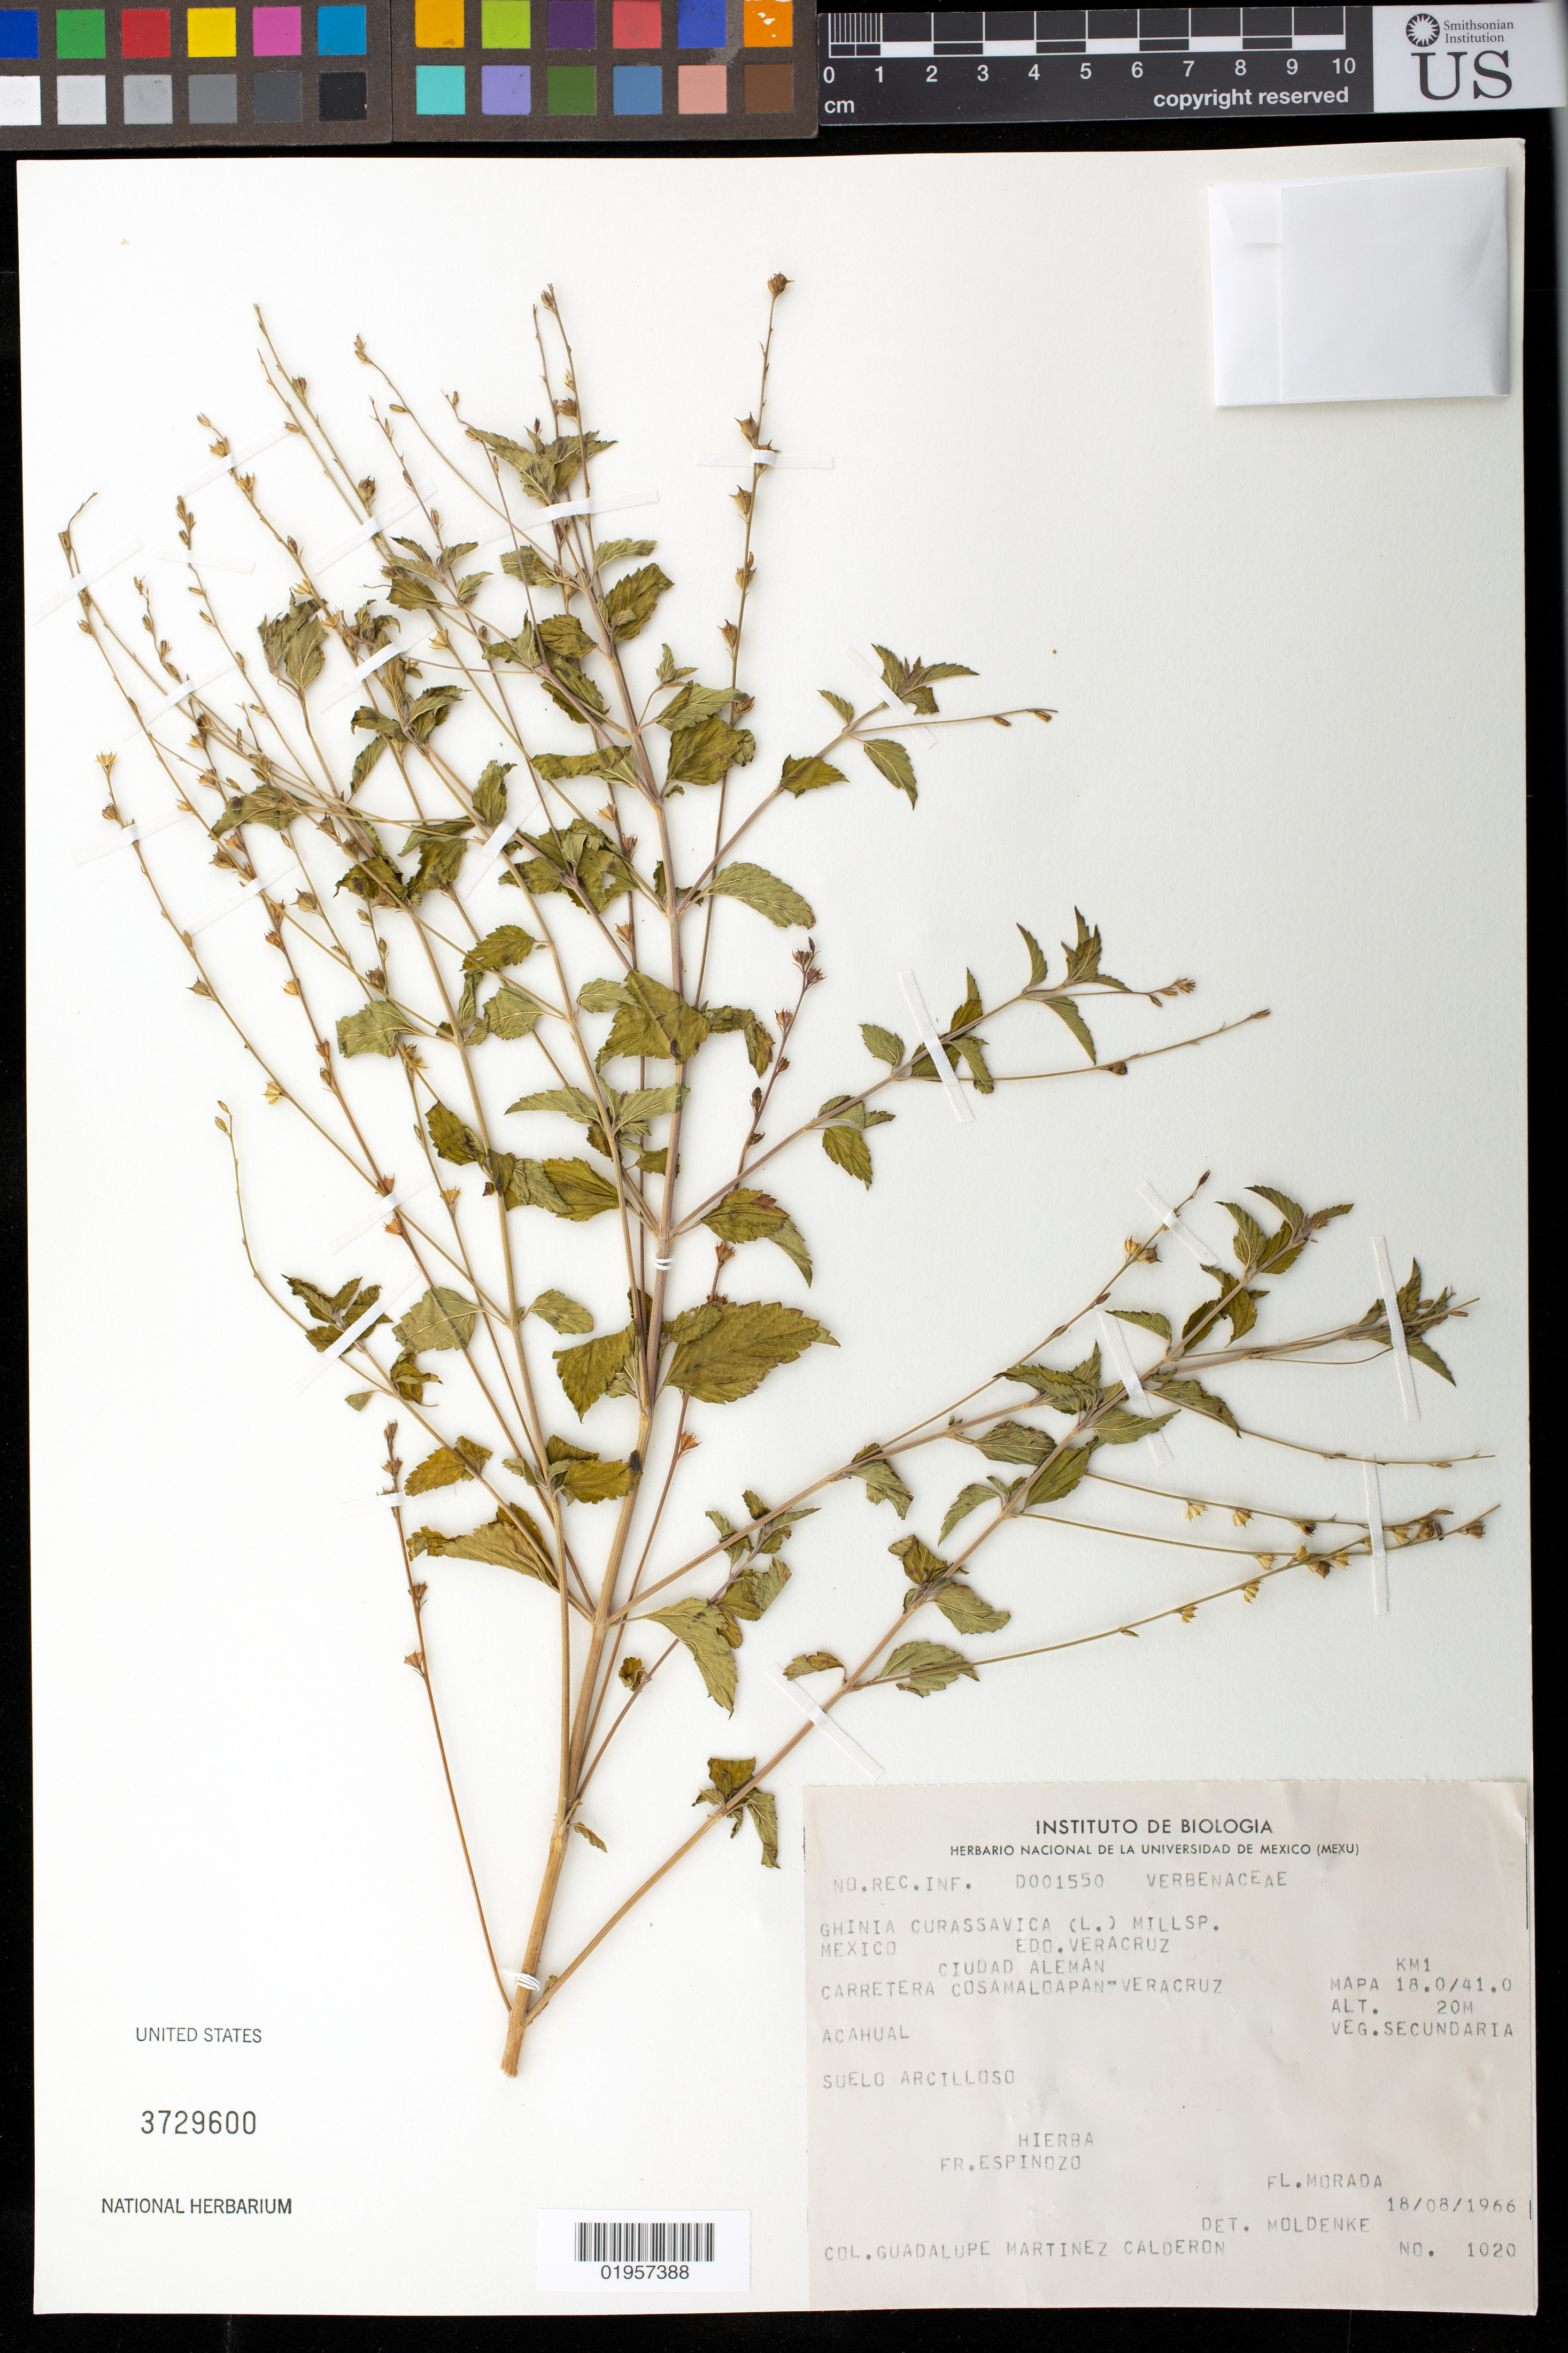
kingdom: Plantae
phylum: Tracheophyta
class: Magnoliopsida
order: Lamiales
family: Verbenaceae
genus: Tamonea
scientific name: Tamonea curassavica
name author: (L.) Pers.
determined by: Strong, Mark T., (BOT), Smithsonian Institution - National Museum of Natural History (UNITED STATES)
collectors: G. Martínez Calderón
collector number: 1020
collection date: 1966-08-18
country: Mexico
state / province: Veracruz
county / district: Cosamaloapan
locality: Ciudad Aleman; Carretera Cosamaloapan-Veracruz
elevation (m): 20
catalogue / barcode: US 3729600